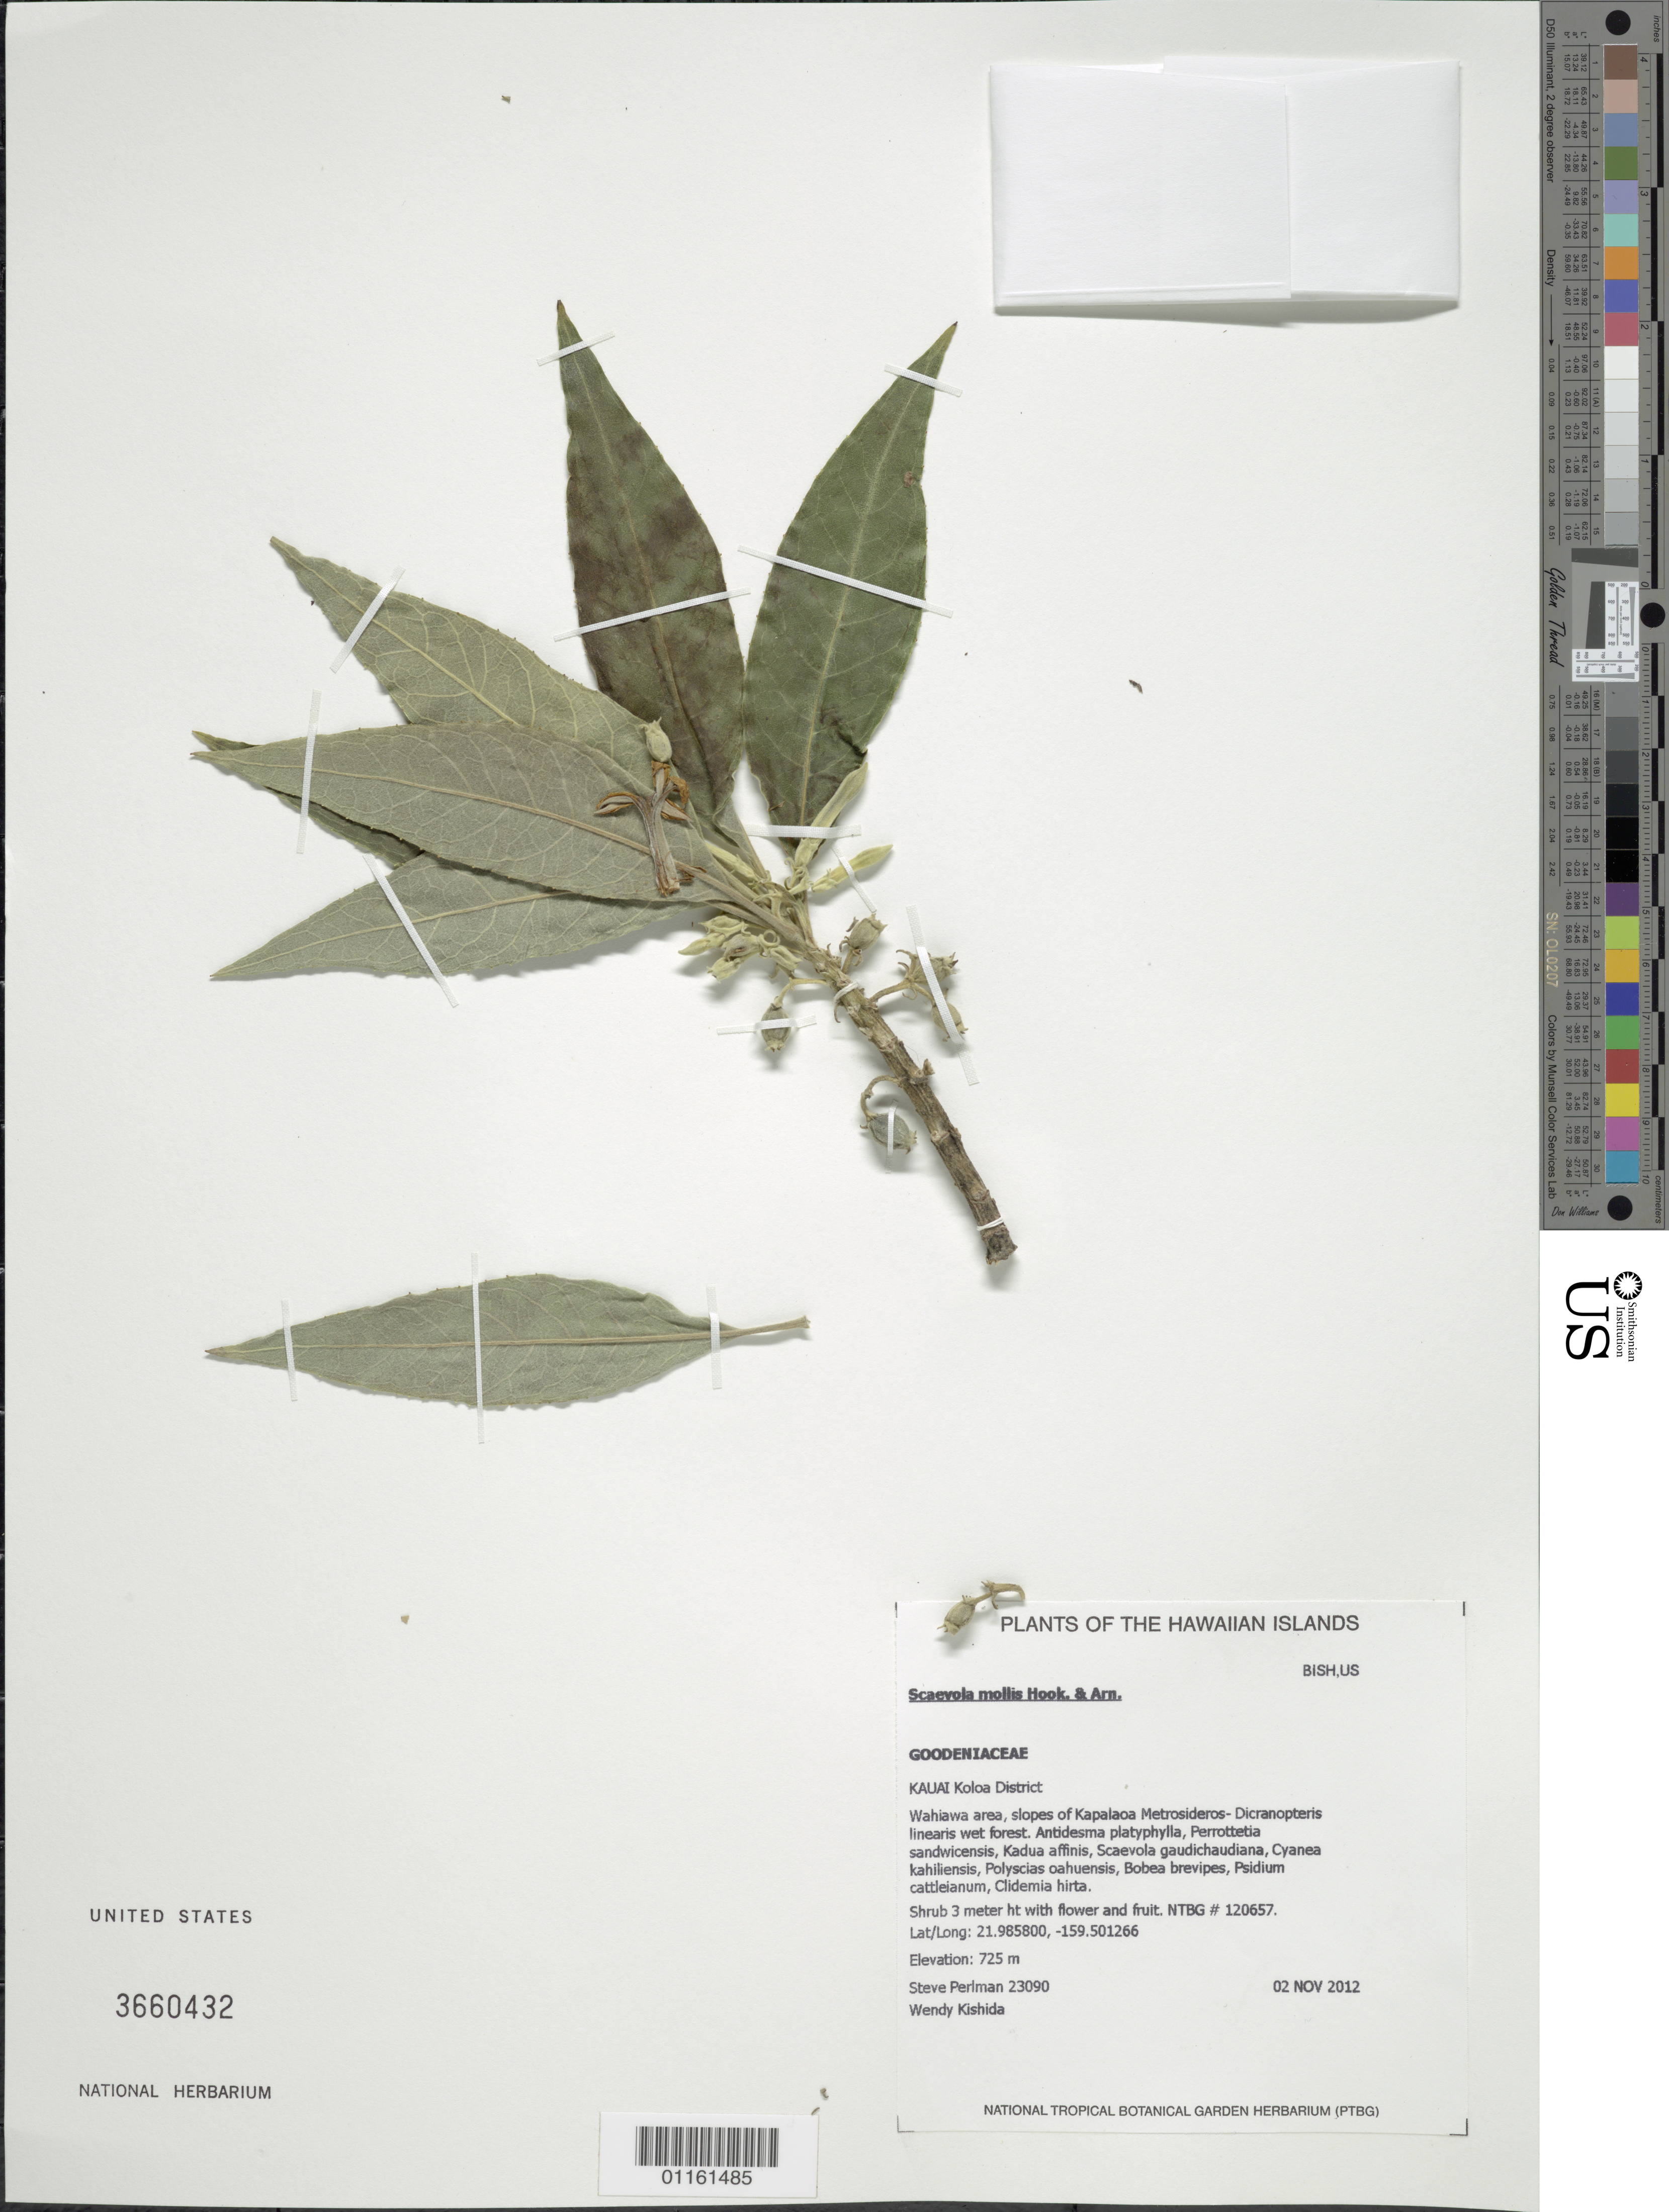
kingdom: Plantae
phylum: Tracheophyta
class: Magnoliopsida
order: Asterales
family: Goodeniaceae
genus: Scaevola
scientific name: Scaevola mollis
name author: Hook. & Arn.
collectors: S. P. Perlman & W. Kishida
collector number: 23090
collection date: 2012-11-02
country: United States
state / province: Hawaii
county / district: Kaui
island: Kaua'i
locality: Koloa District. Wahiawa area.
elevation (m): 725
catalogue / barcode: US 3660432